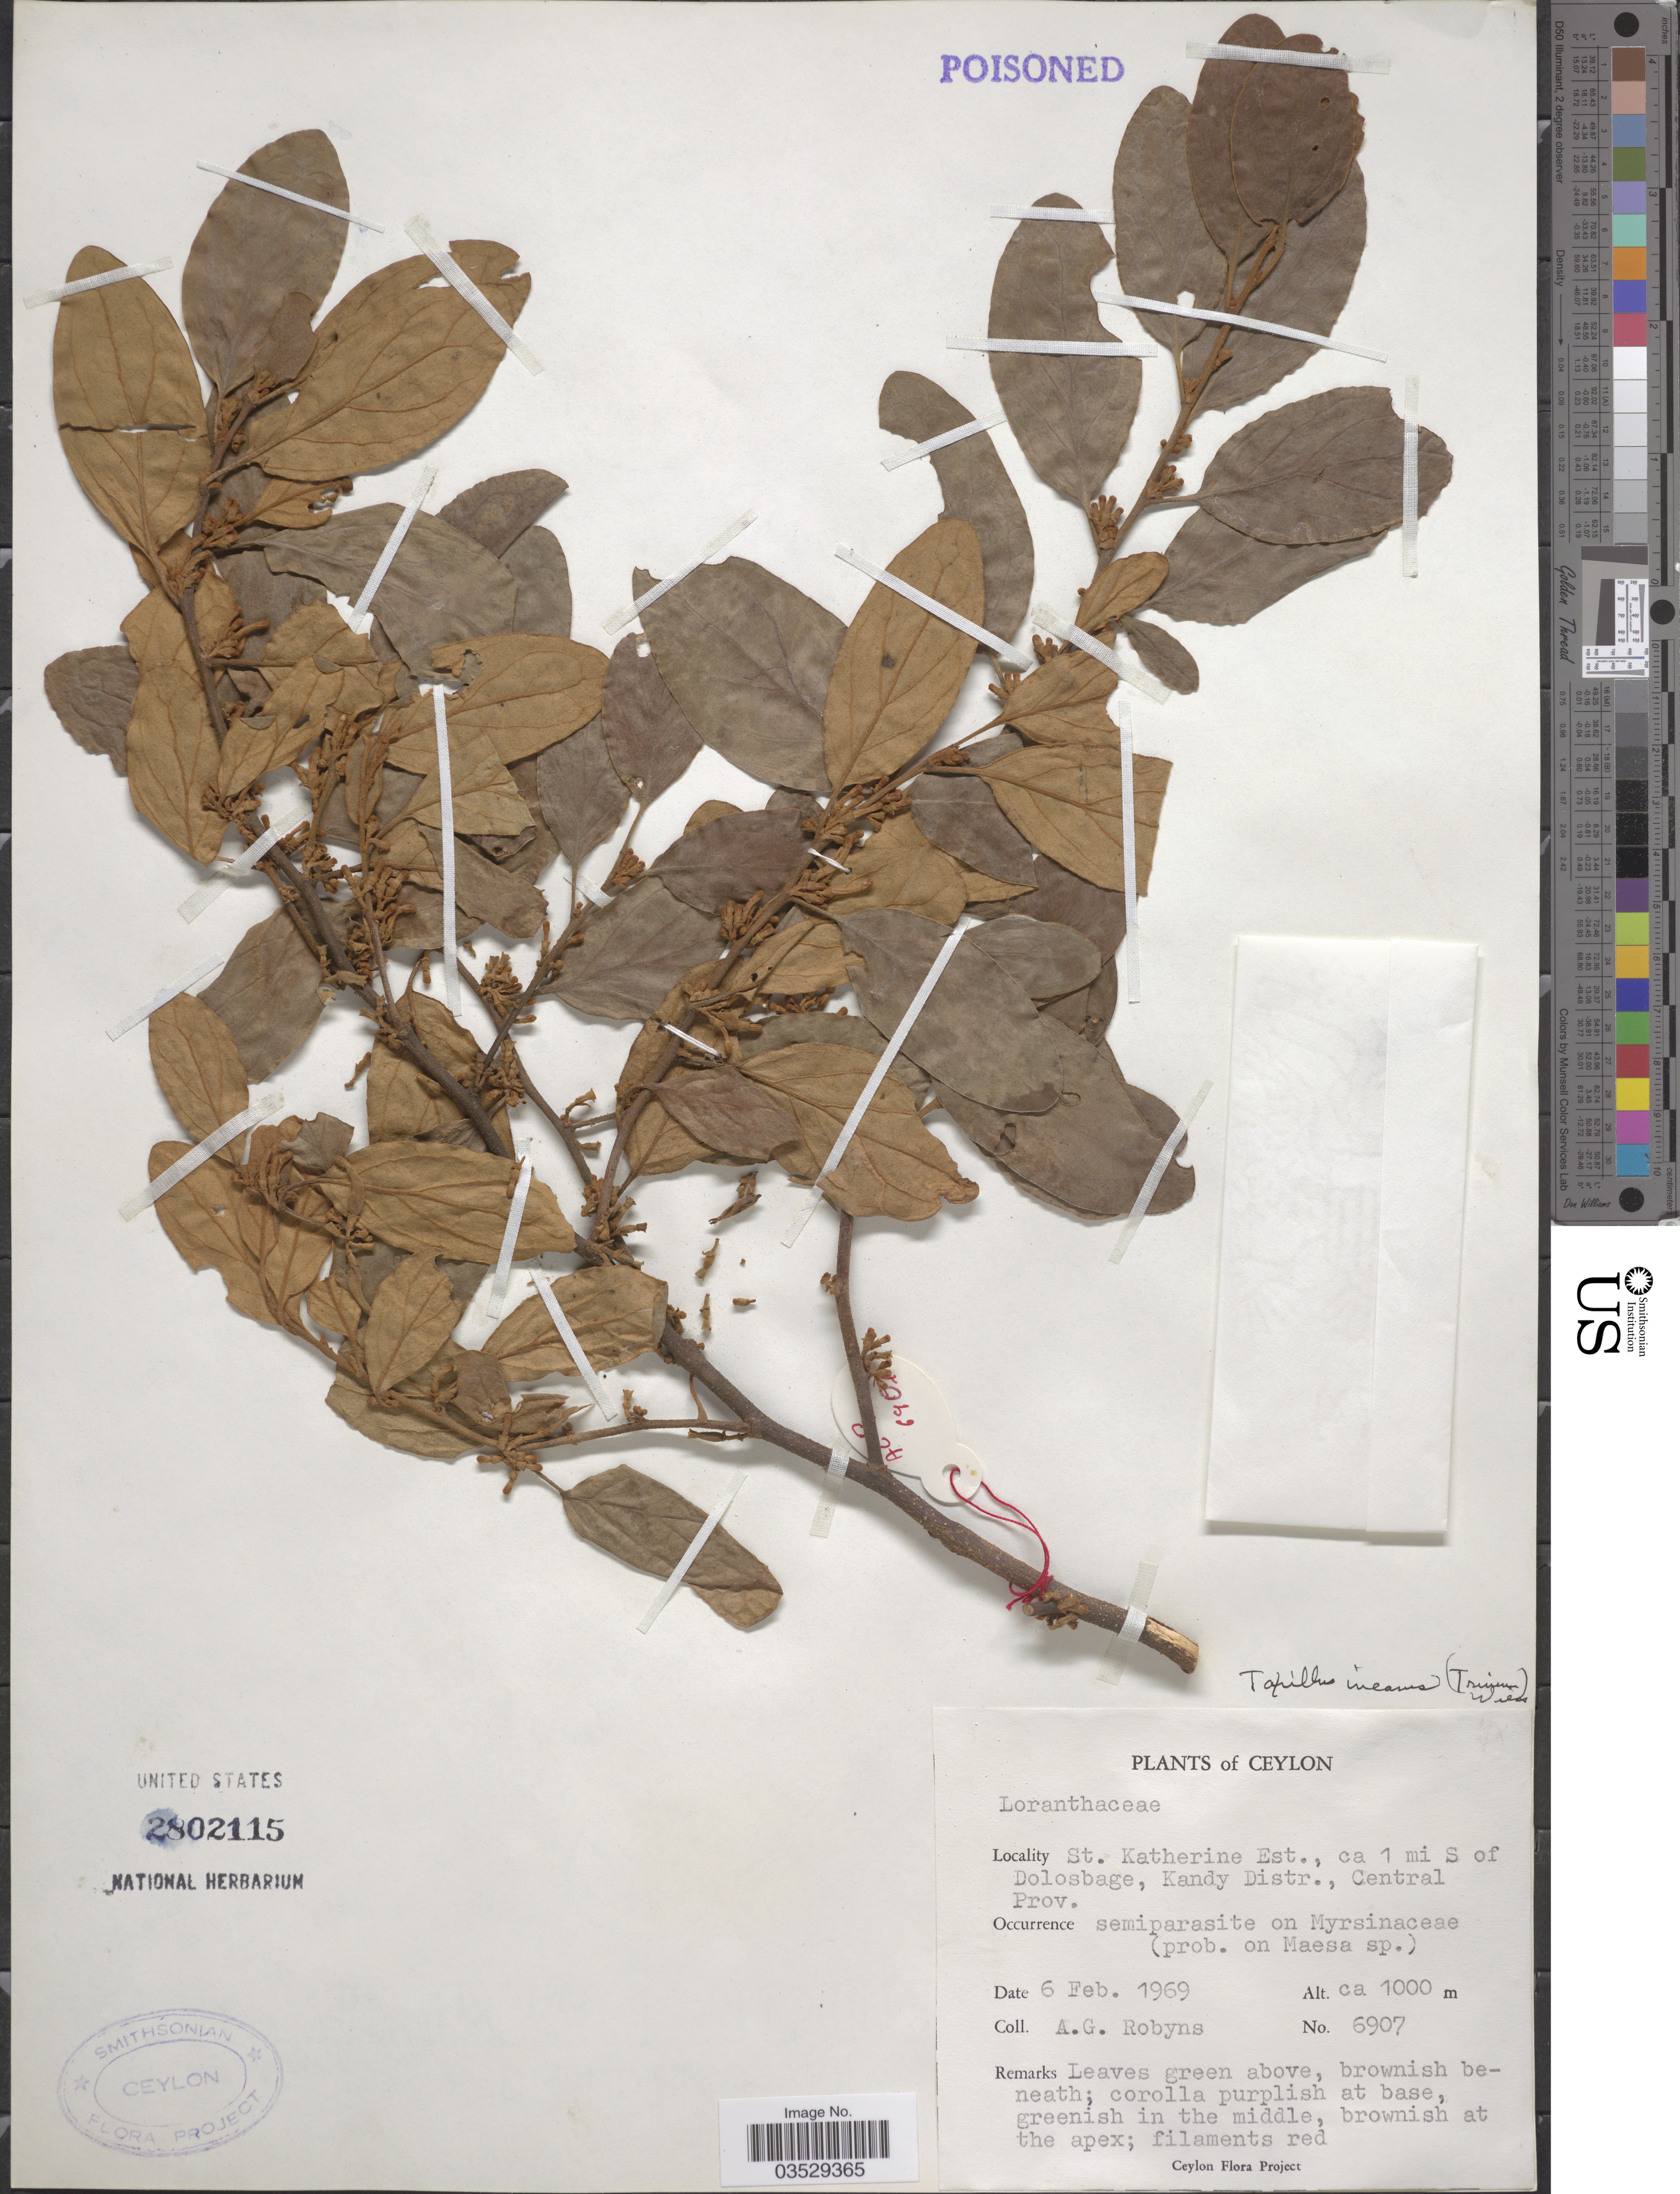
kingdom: Plantae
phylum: Tracheophyta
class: Magnoliopsida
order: Santalales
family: Loranthaceae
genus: Taxillus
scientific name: Taxillus incanus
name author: (Trimen) Wiens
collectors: A. G. Robyns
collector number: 6907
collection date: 1969-02-06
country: Sri Lanka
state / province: Central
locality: Ceylon. St. Katherine Est., ca 1 mi S of Dolosbage, Kandy Distr.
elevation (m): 1000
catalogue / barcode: US 2802115